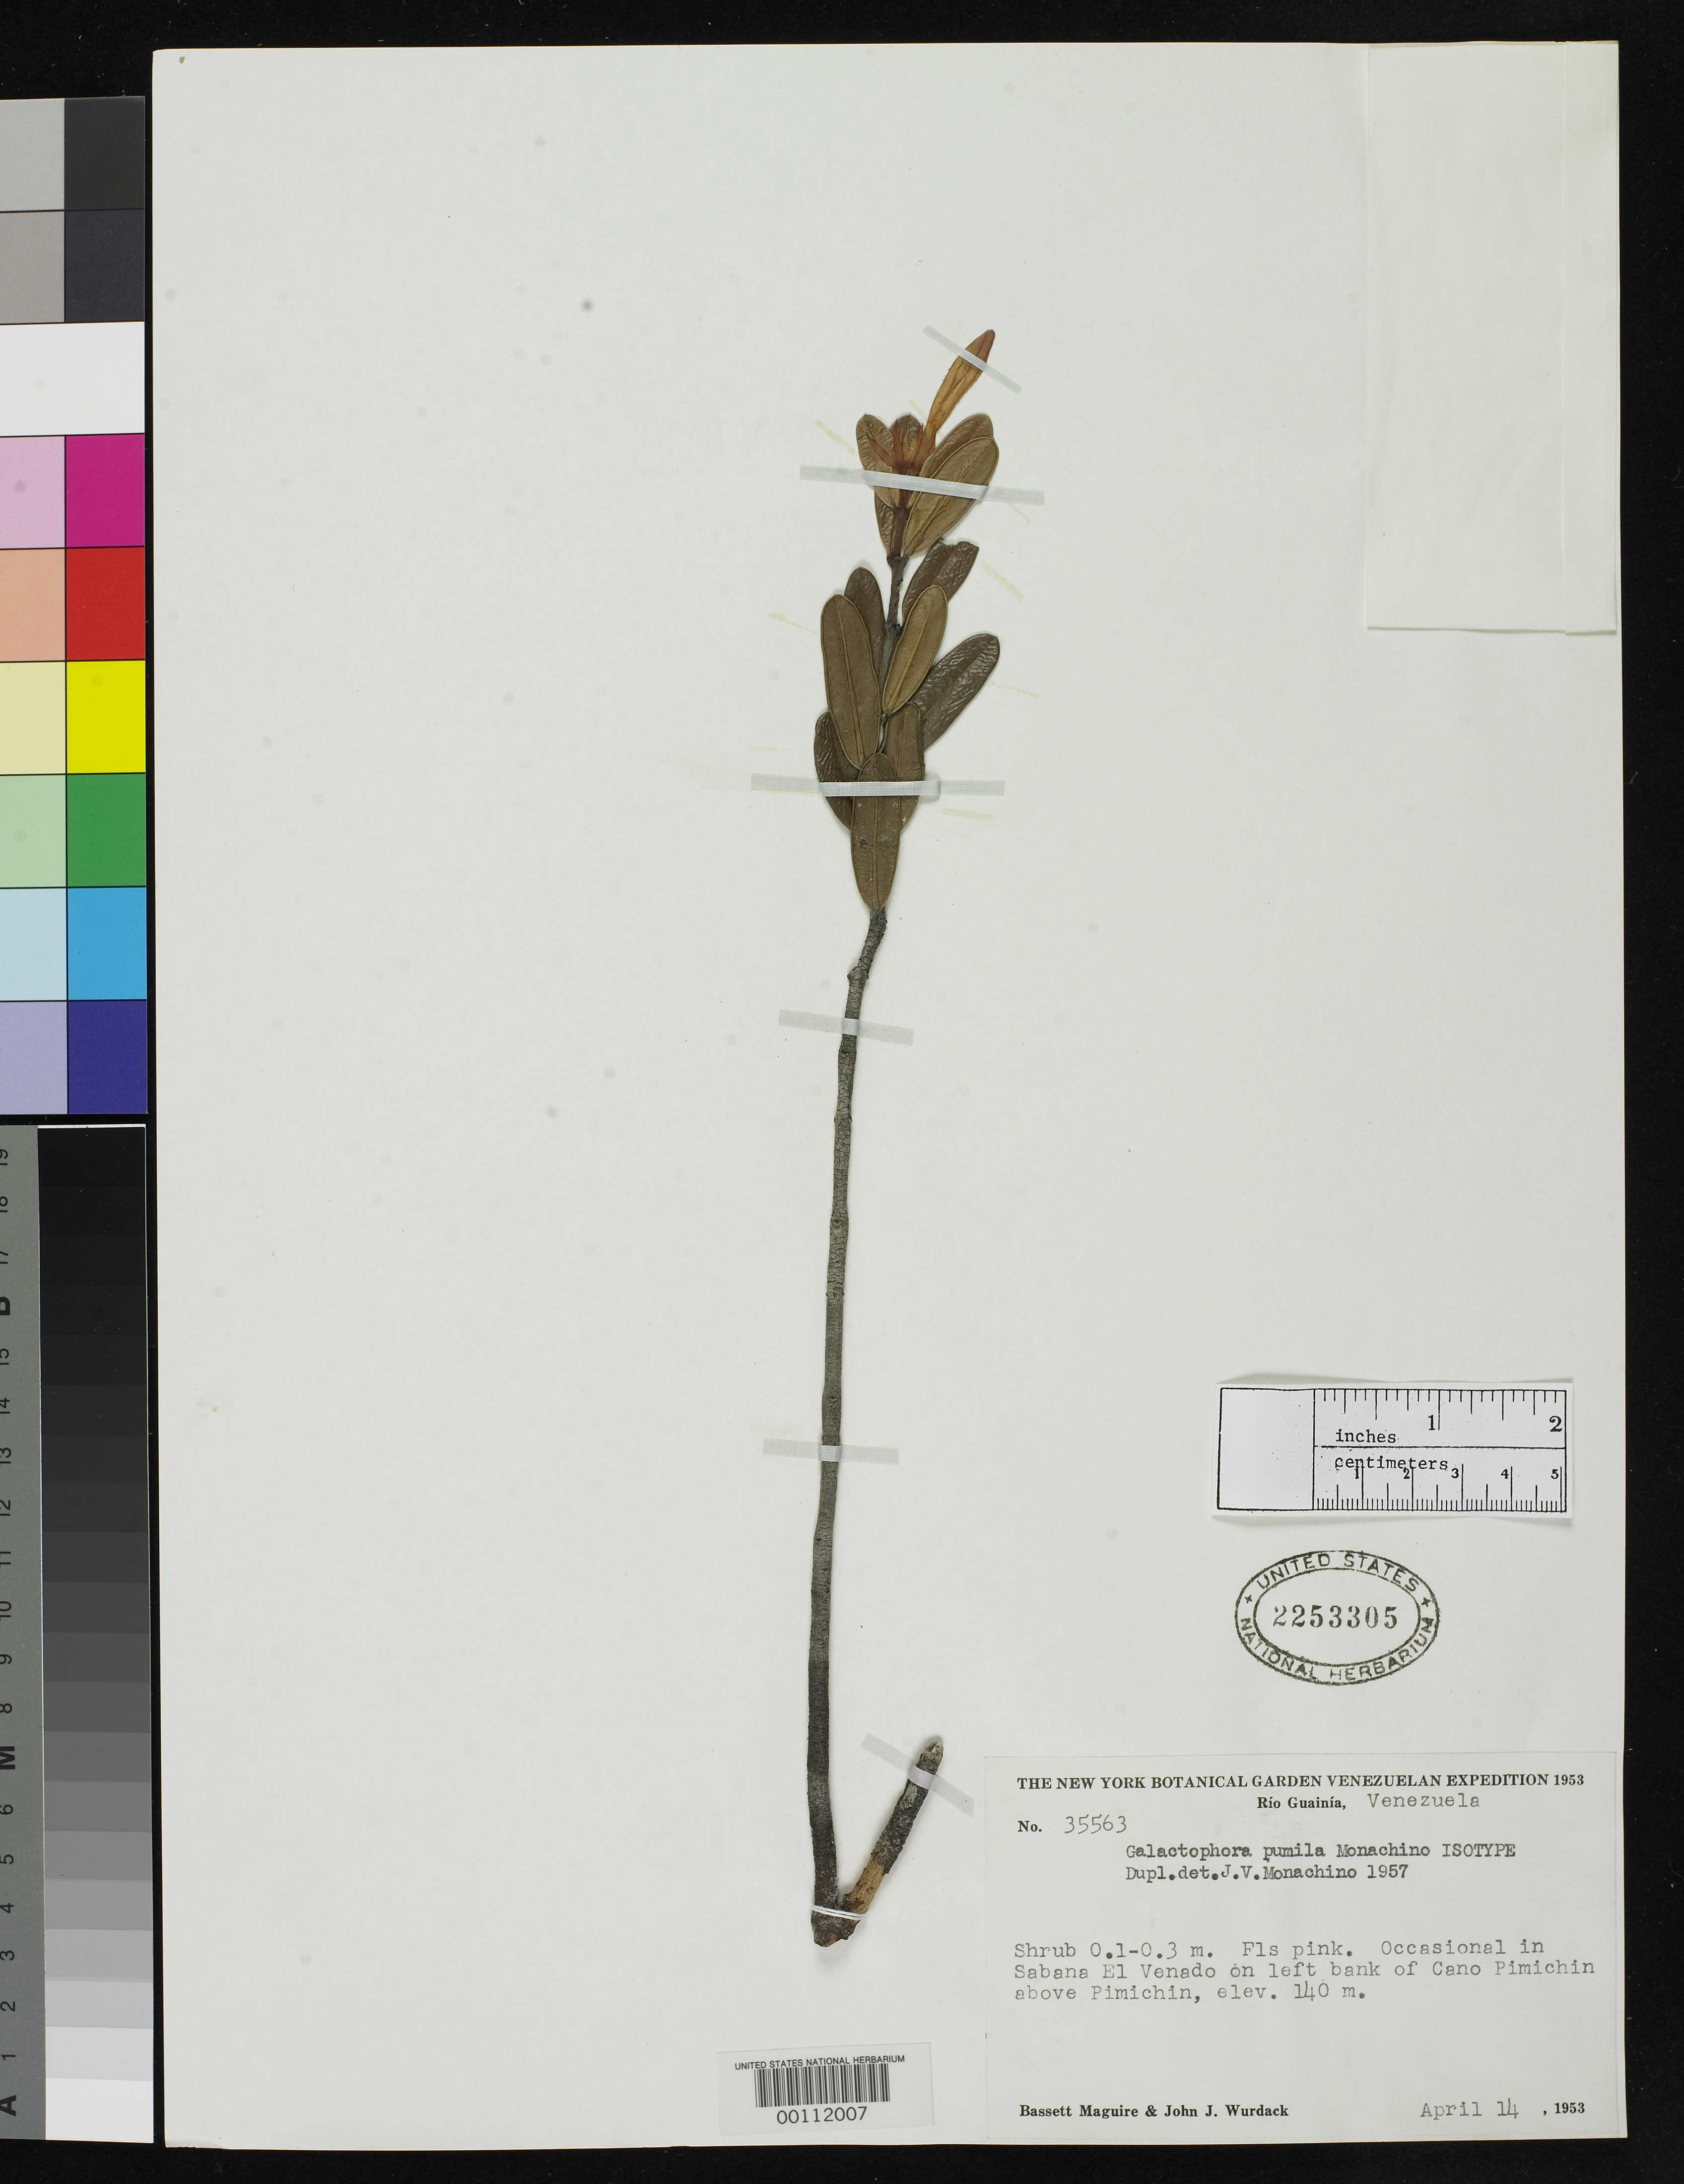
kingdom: Plantae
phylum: Tracheophyta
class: Magnoliopsida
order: Gentianales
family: Apocynaceae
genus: Galactophora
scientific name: Galactophora pumila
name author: Monach.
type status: Isotype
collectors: B. Maguire & J. J. Wurdack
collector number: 35563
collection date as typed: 14 Apr 1953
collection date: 1953-04-14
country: Venezuela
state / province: Amazonas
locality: Sabana El Venado, Cano Pimichin above Pimichin.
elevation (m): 140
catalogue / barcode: US 2253305